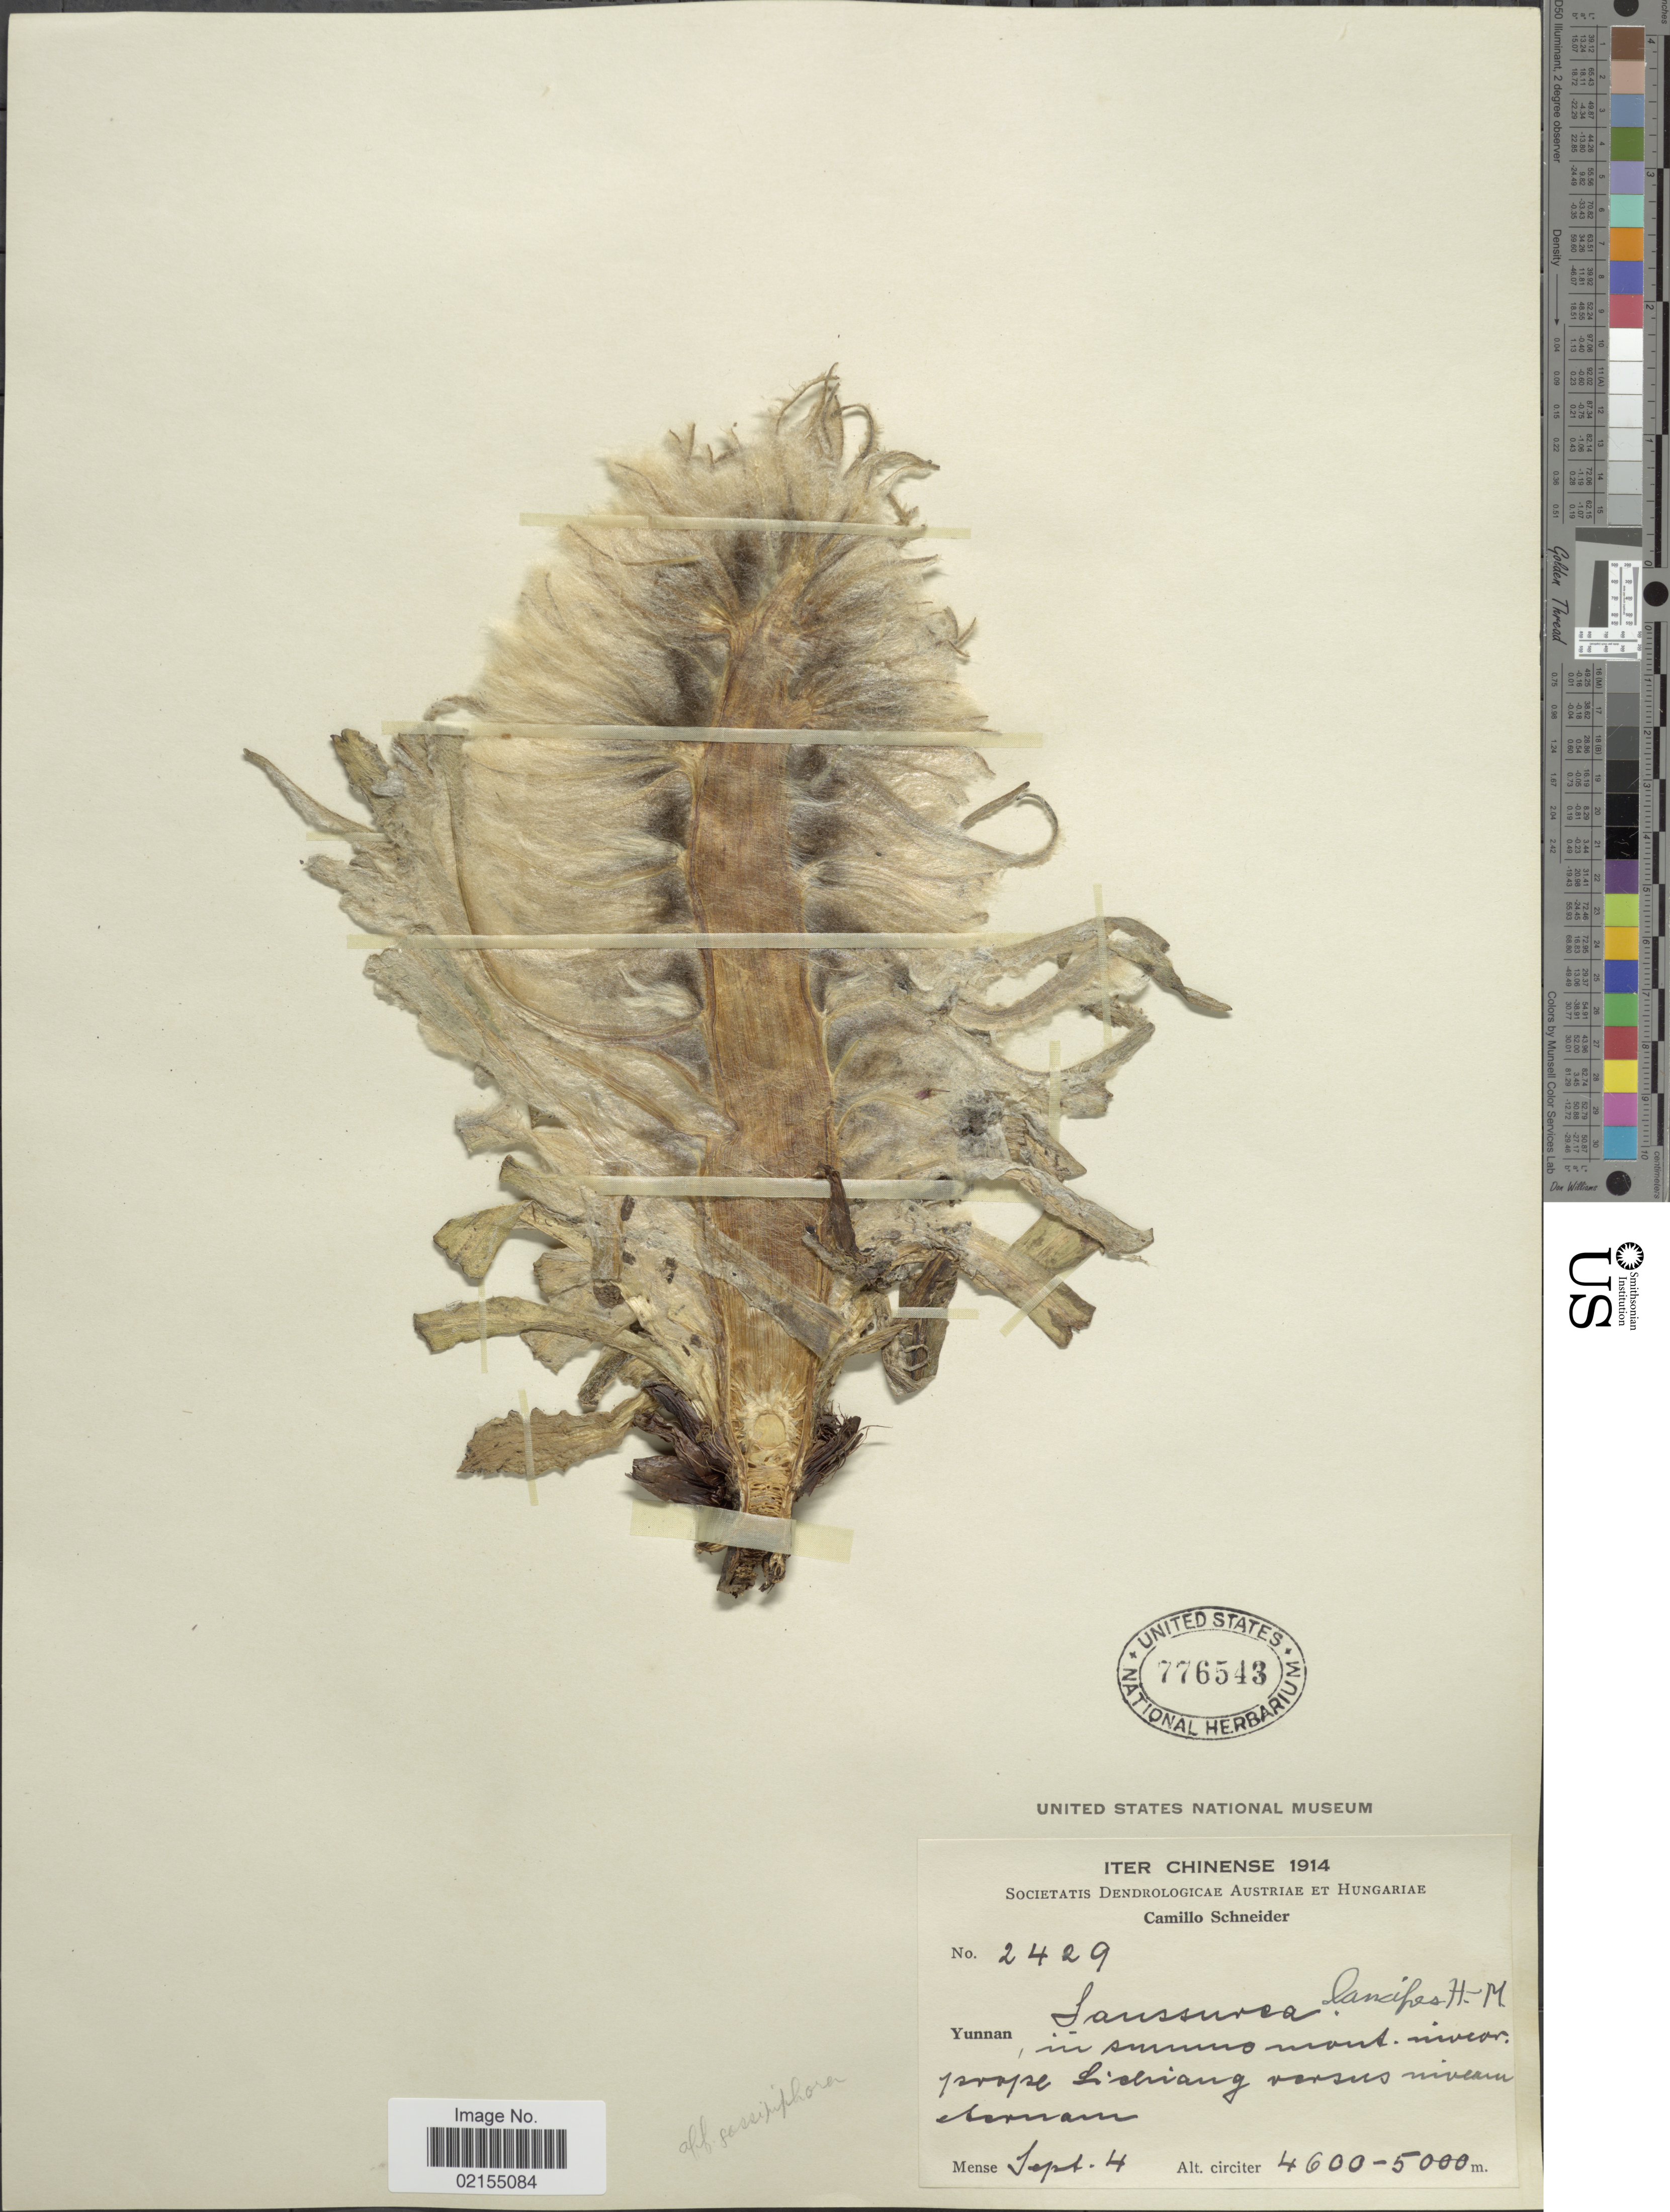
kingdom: Plantae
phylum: Tracheophyta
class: Magnoliopsida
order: Asterales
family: Asteraceae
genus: Saussurea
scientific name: Saussurea laniceps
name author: Hand.-Mazz.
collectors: C. K. Schneider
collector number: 2429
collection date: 1914-09-04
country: China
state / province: Yunnan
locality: Iter Chinense, Yunnan Sanssuvea, in sumno mont. niveor. prope Lichiang versus nevieum eternan [interpreted]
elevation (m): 4600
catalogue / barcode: US 776543